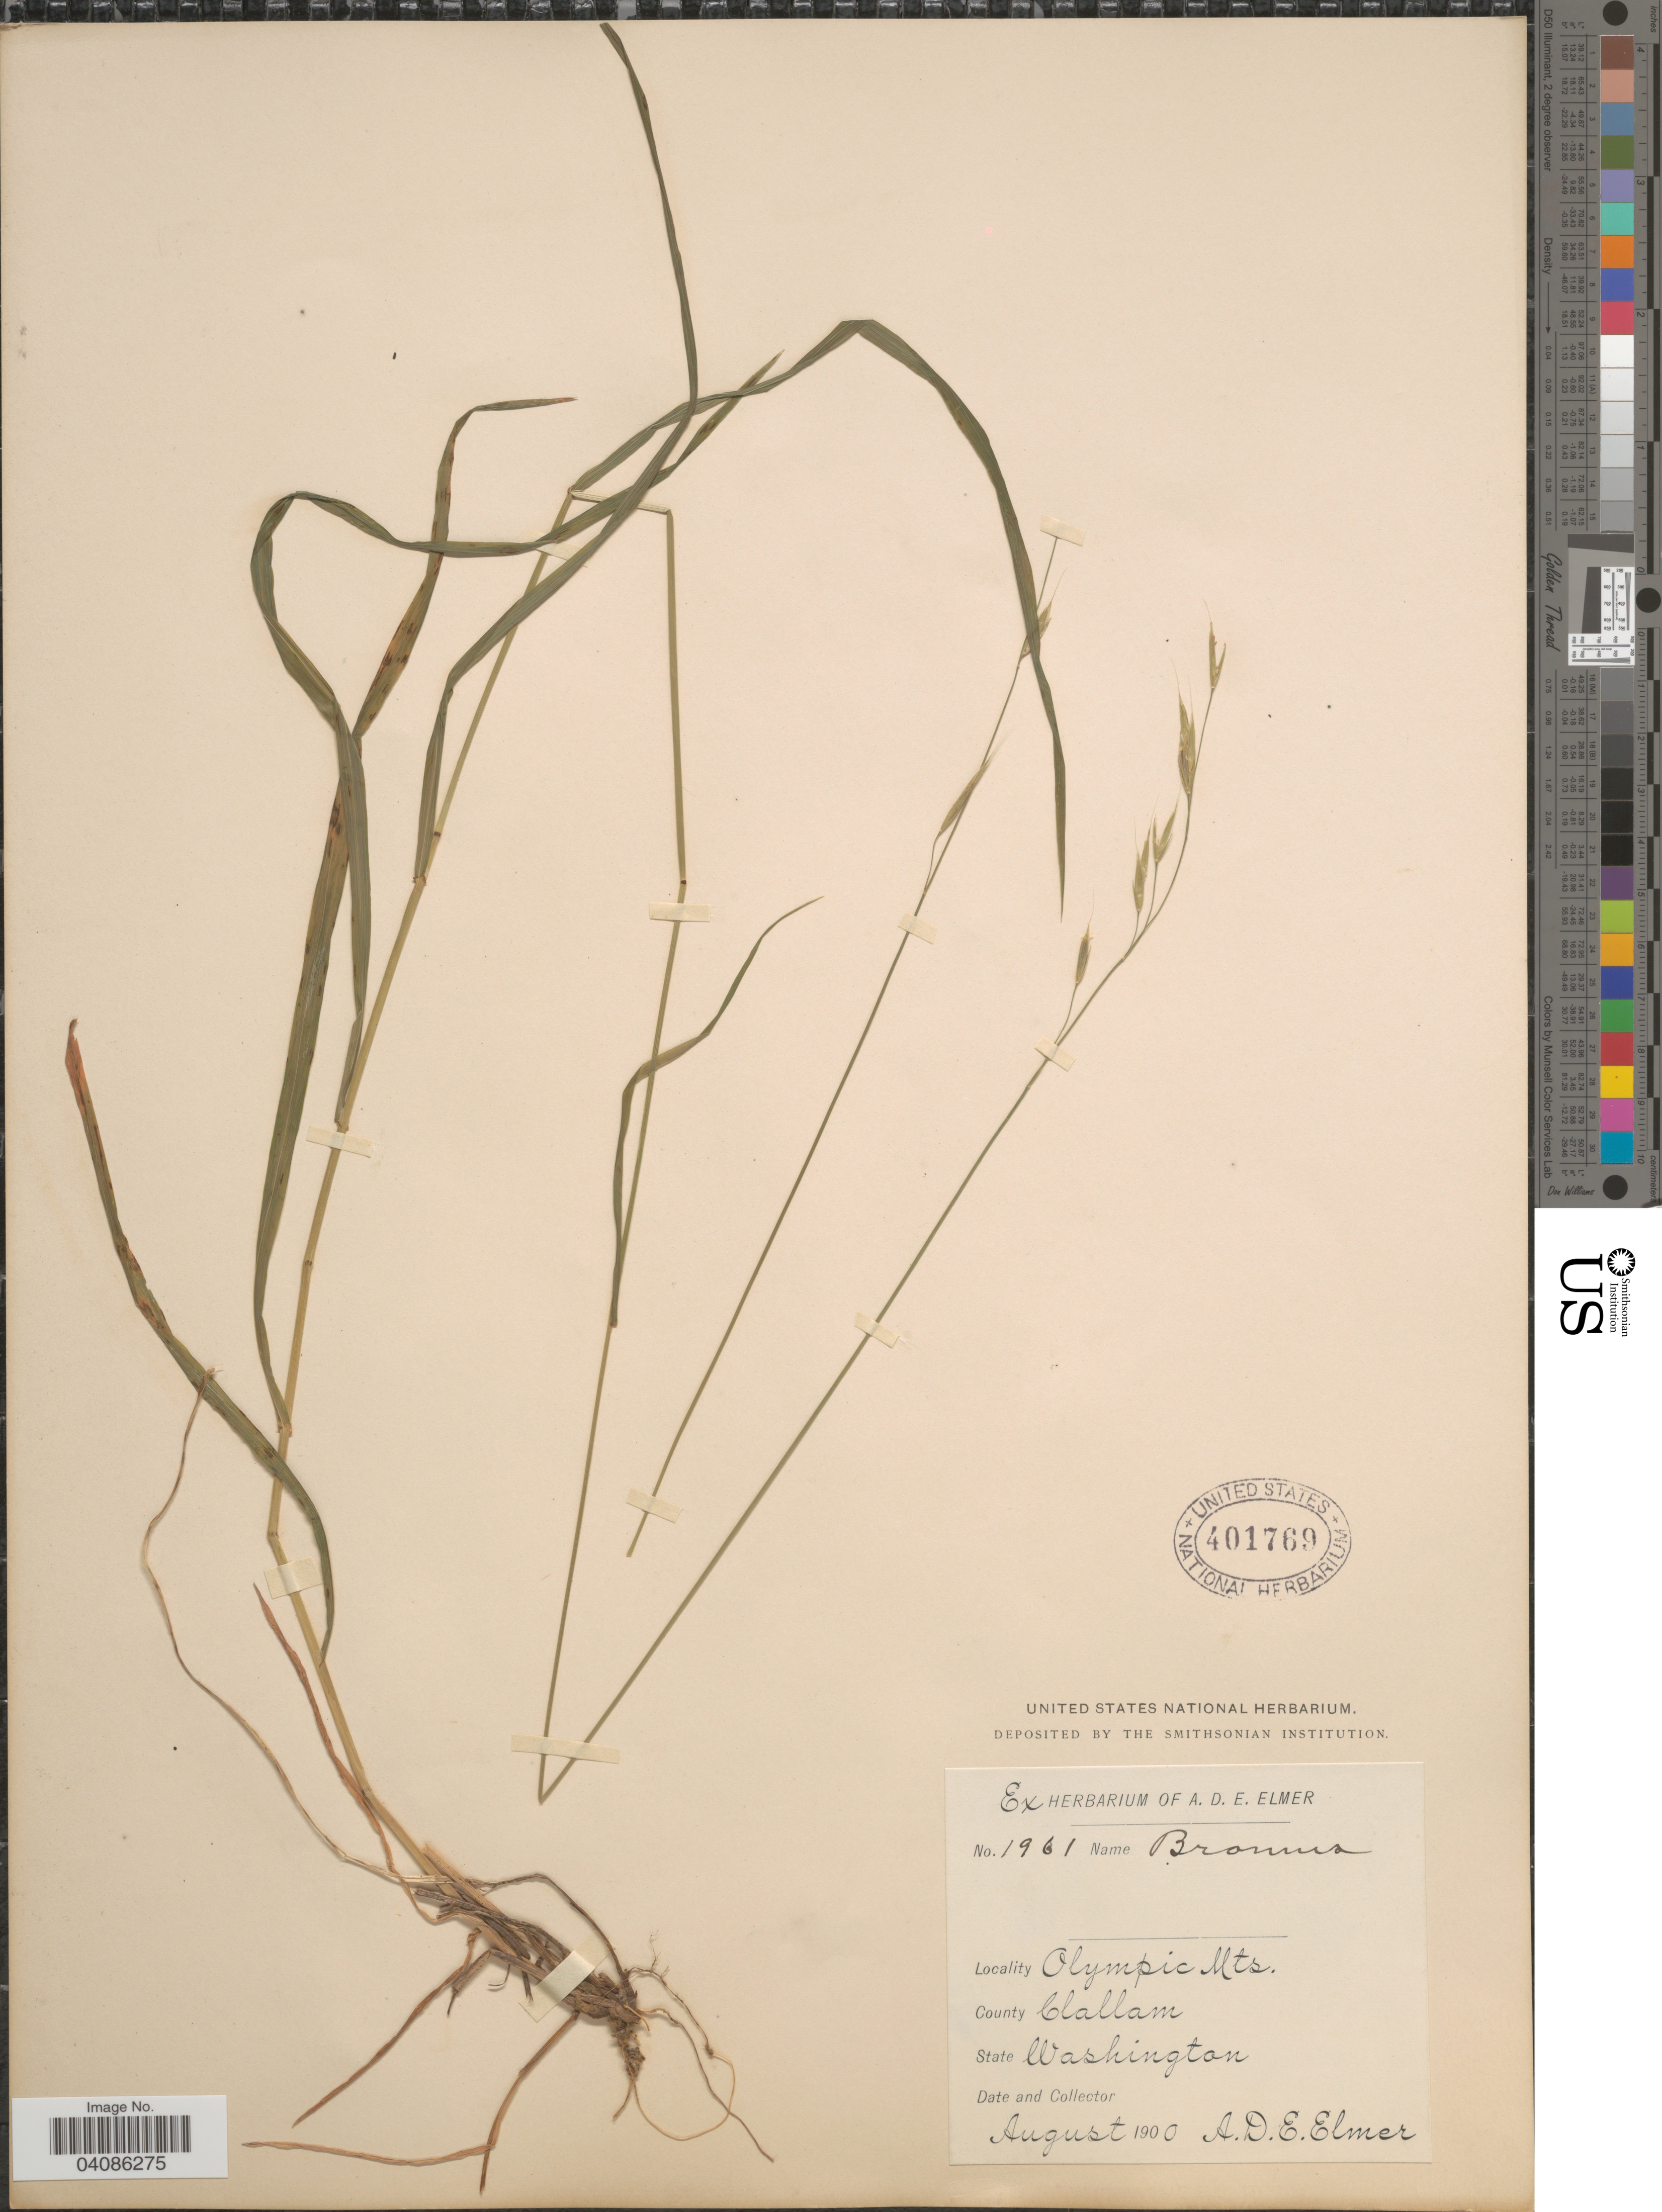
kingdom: Plantae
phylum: Tracheophyta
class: Liliopsida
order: Poales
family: Poaceae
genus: Bromus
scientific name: Bromus texensis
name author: (Shear) Hitchc.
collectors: A. D. E. Elmer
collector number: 1961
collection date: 1900-08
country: United States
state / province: Washington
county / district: Clallam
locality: Olympic Mts. County Clallam.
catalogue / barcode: US 401769